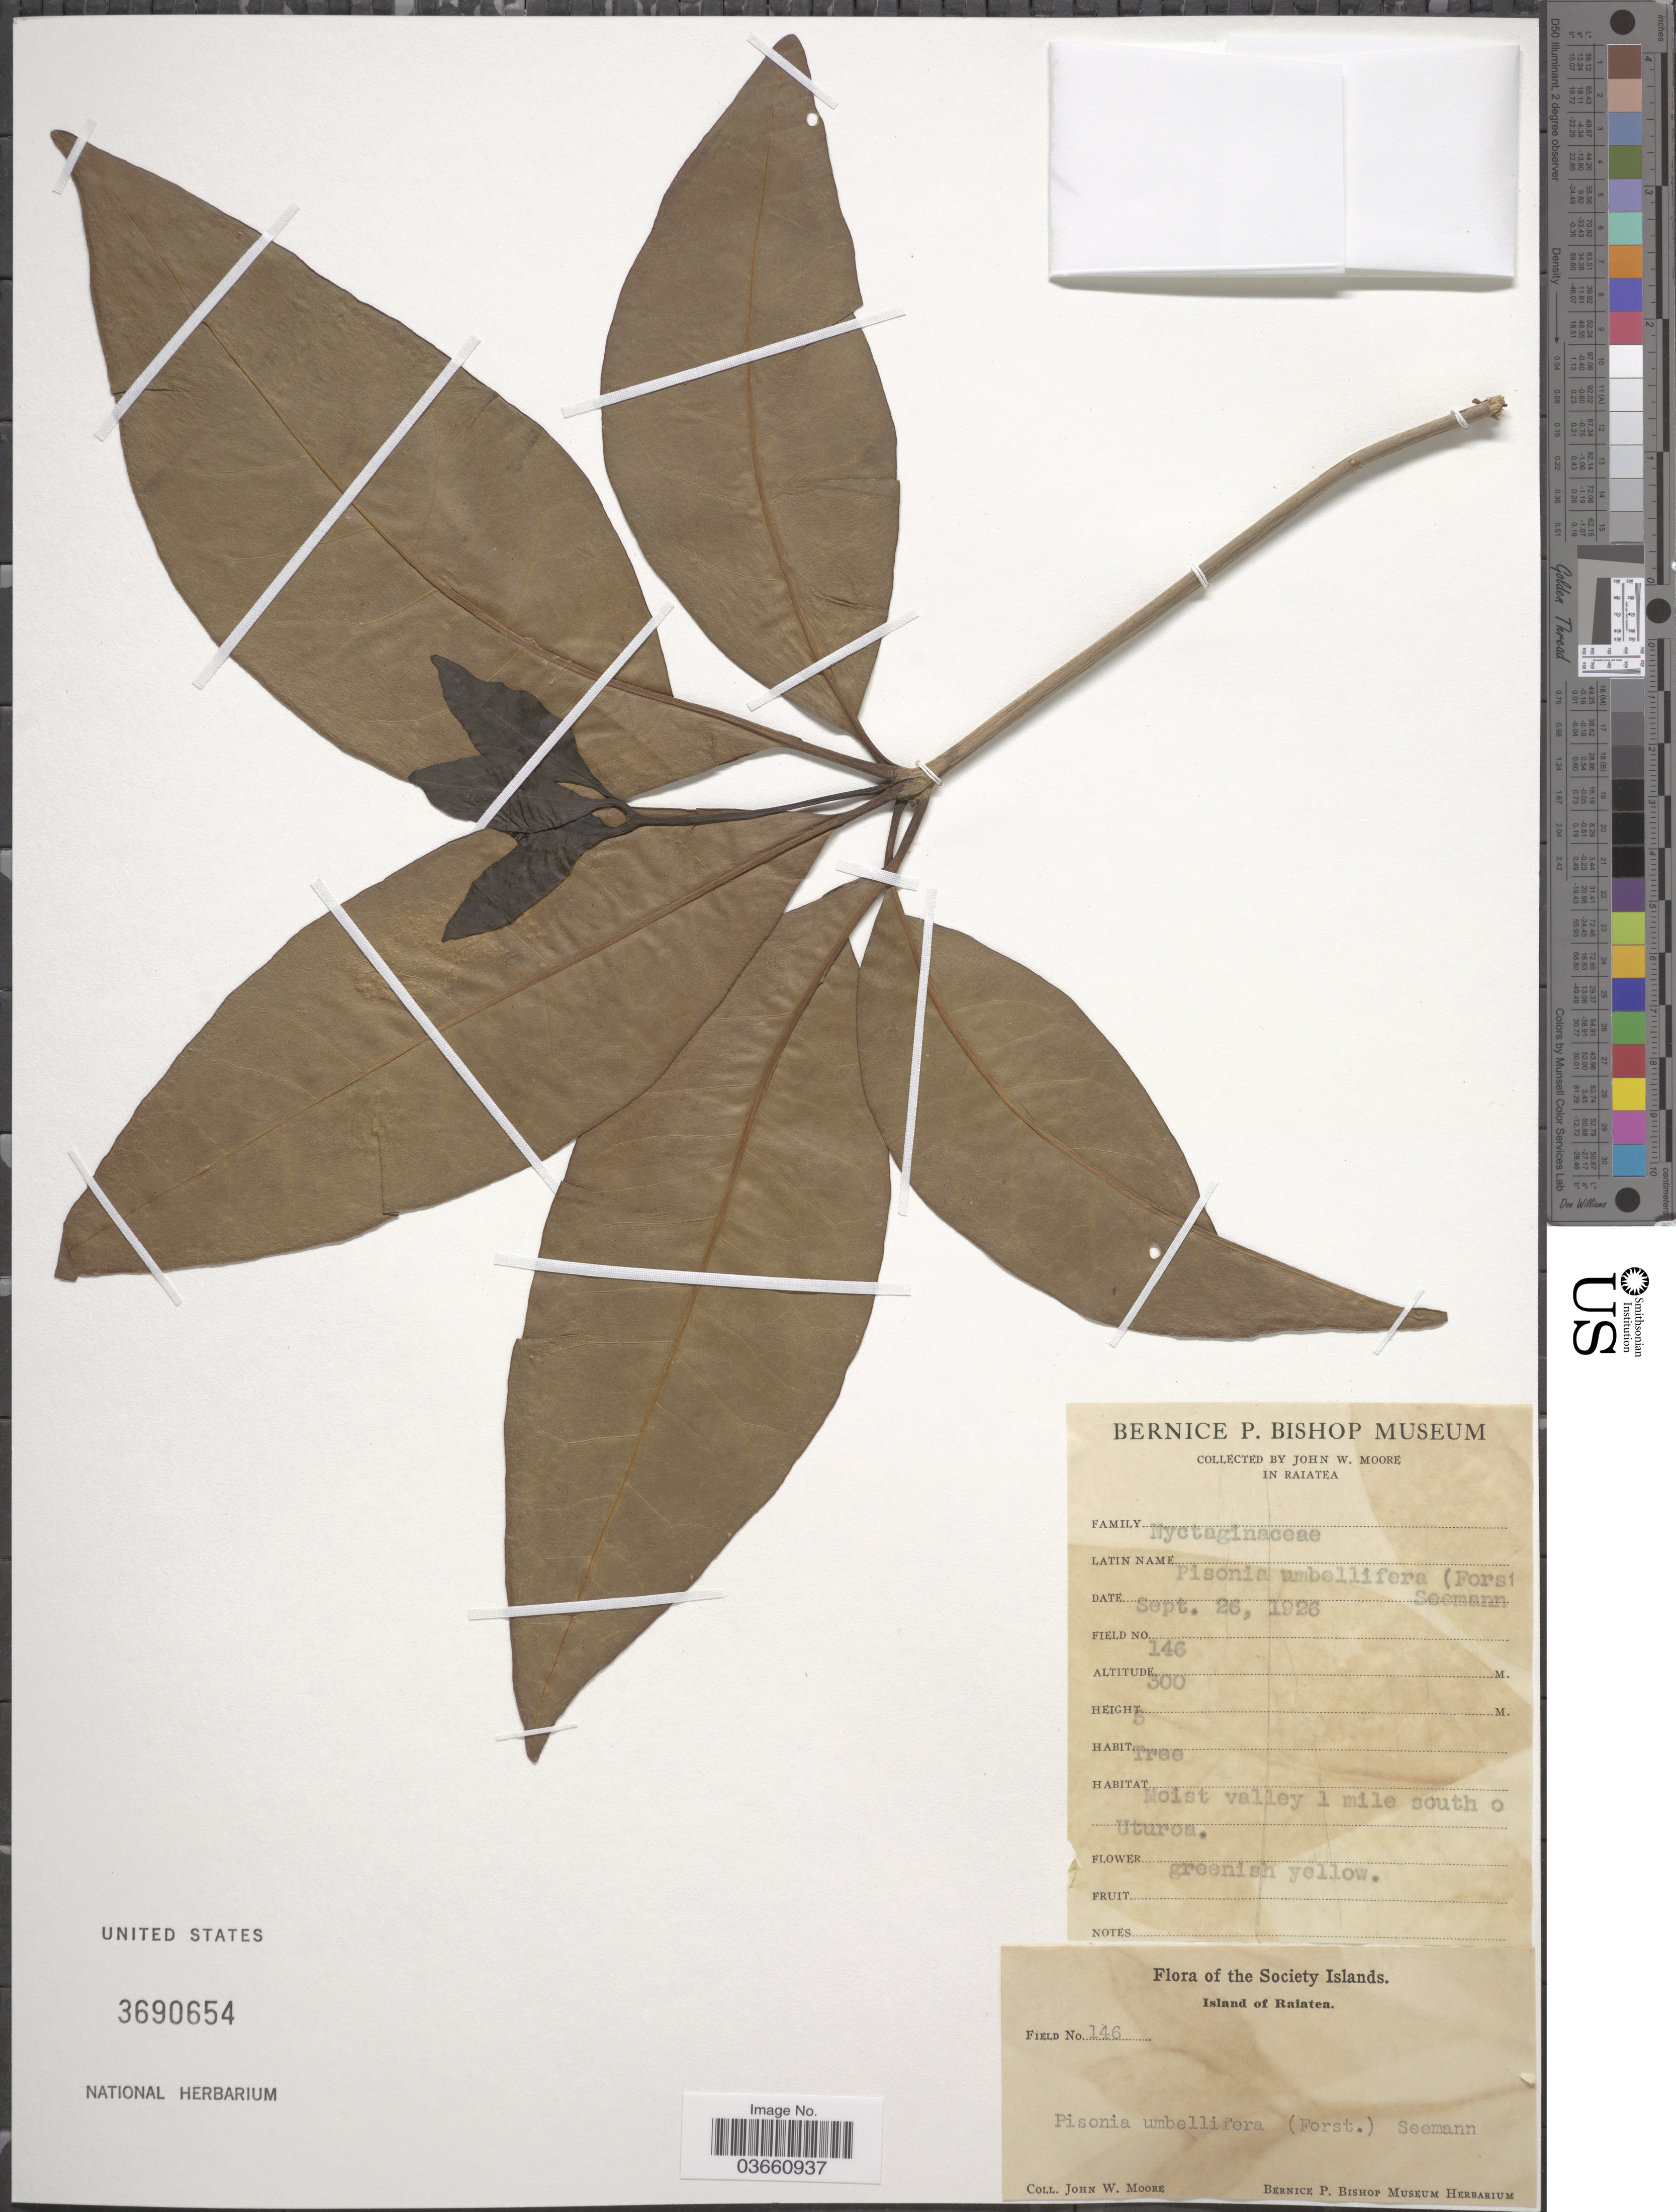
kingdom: Plantae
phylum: Tracheophyta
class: Magnoliopsida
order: Caryophyllales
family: Nyctaginaceae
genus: Ceodes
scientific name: Ceodes umbellifera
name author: J.R. Forst. & G. Forst.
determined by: Wagner, W. L., (BOT), Smithsonian Institution - National Museum of Natural History (UNITED STATES)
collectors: J. Moore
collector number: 146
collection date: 1926-09-26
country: French Polynesia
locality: Society Islands. Island of Raiatea. 1 mile south o Uturoa.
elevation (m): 300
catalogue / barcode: US 3690654